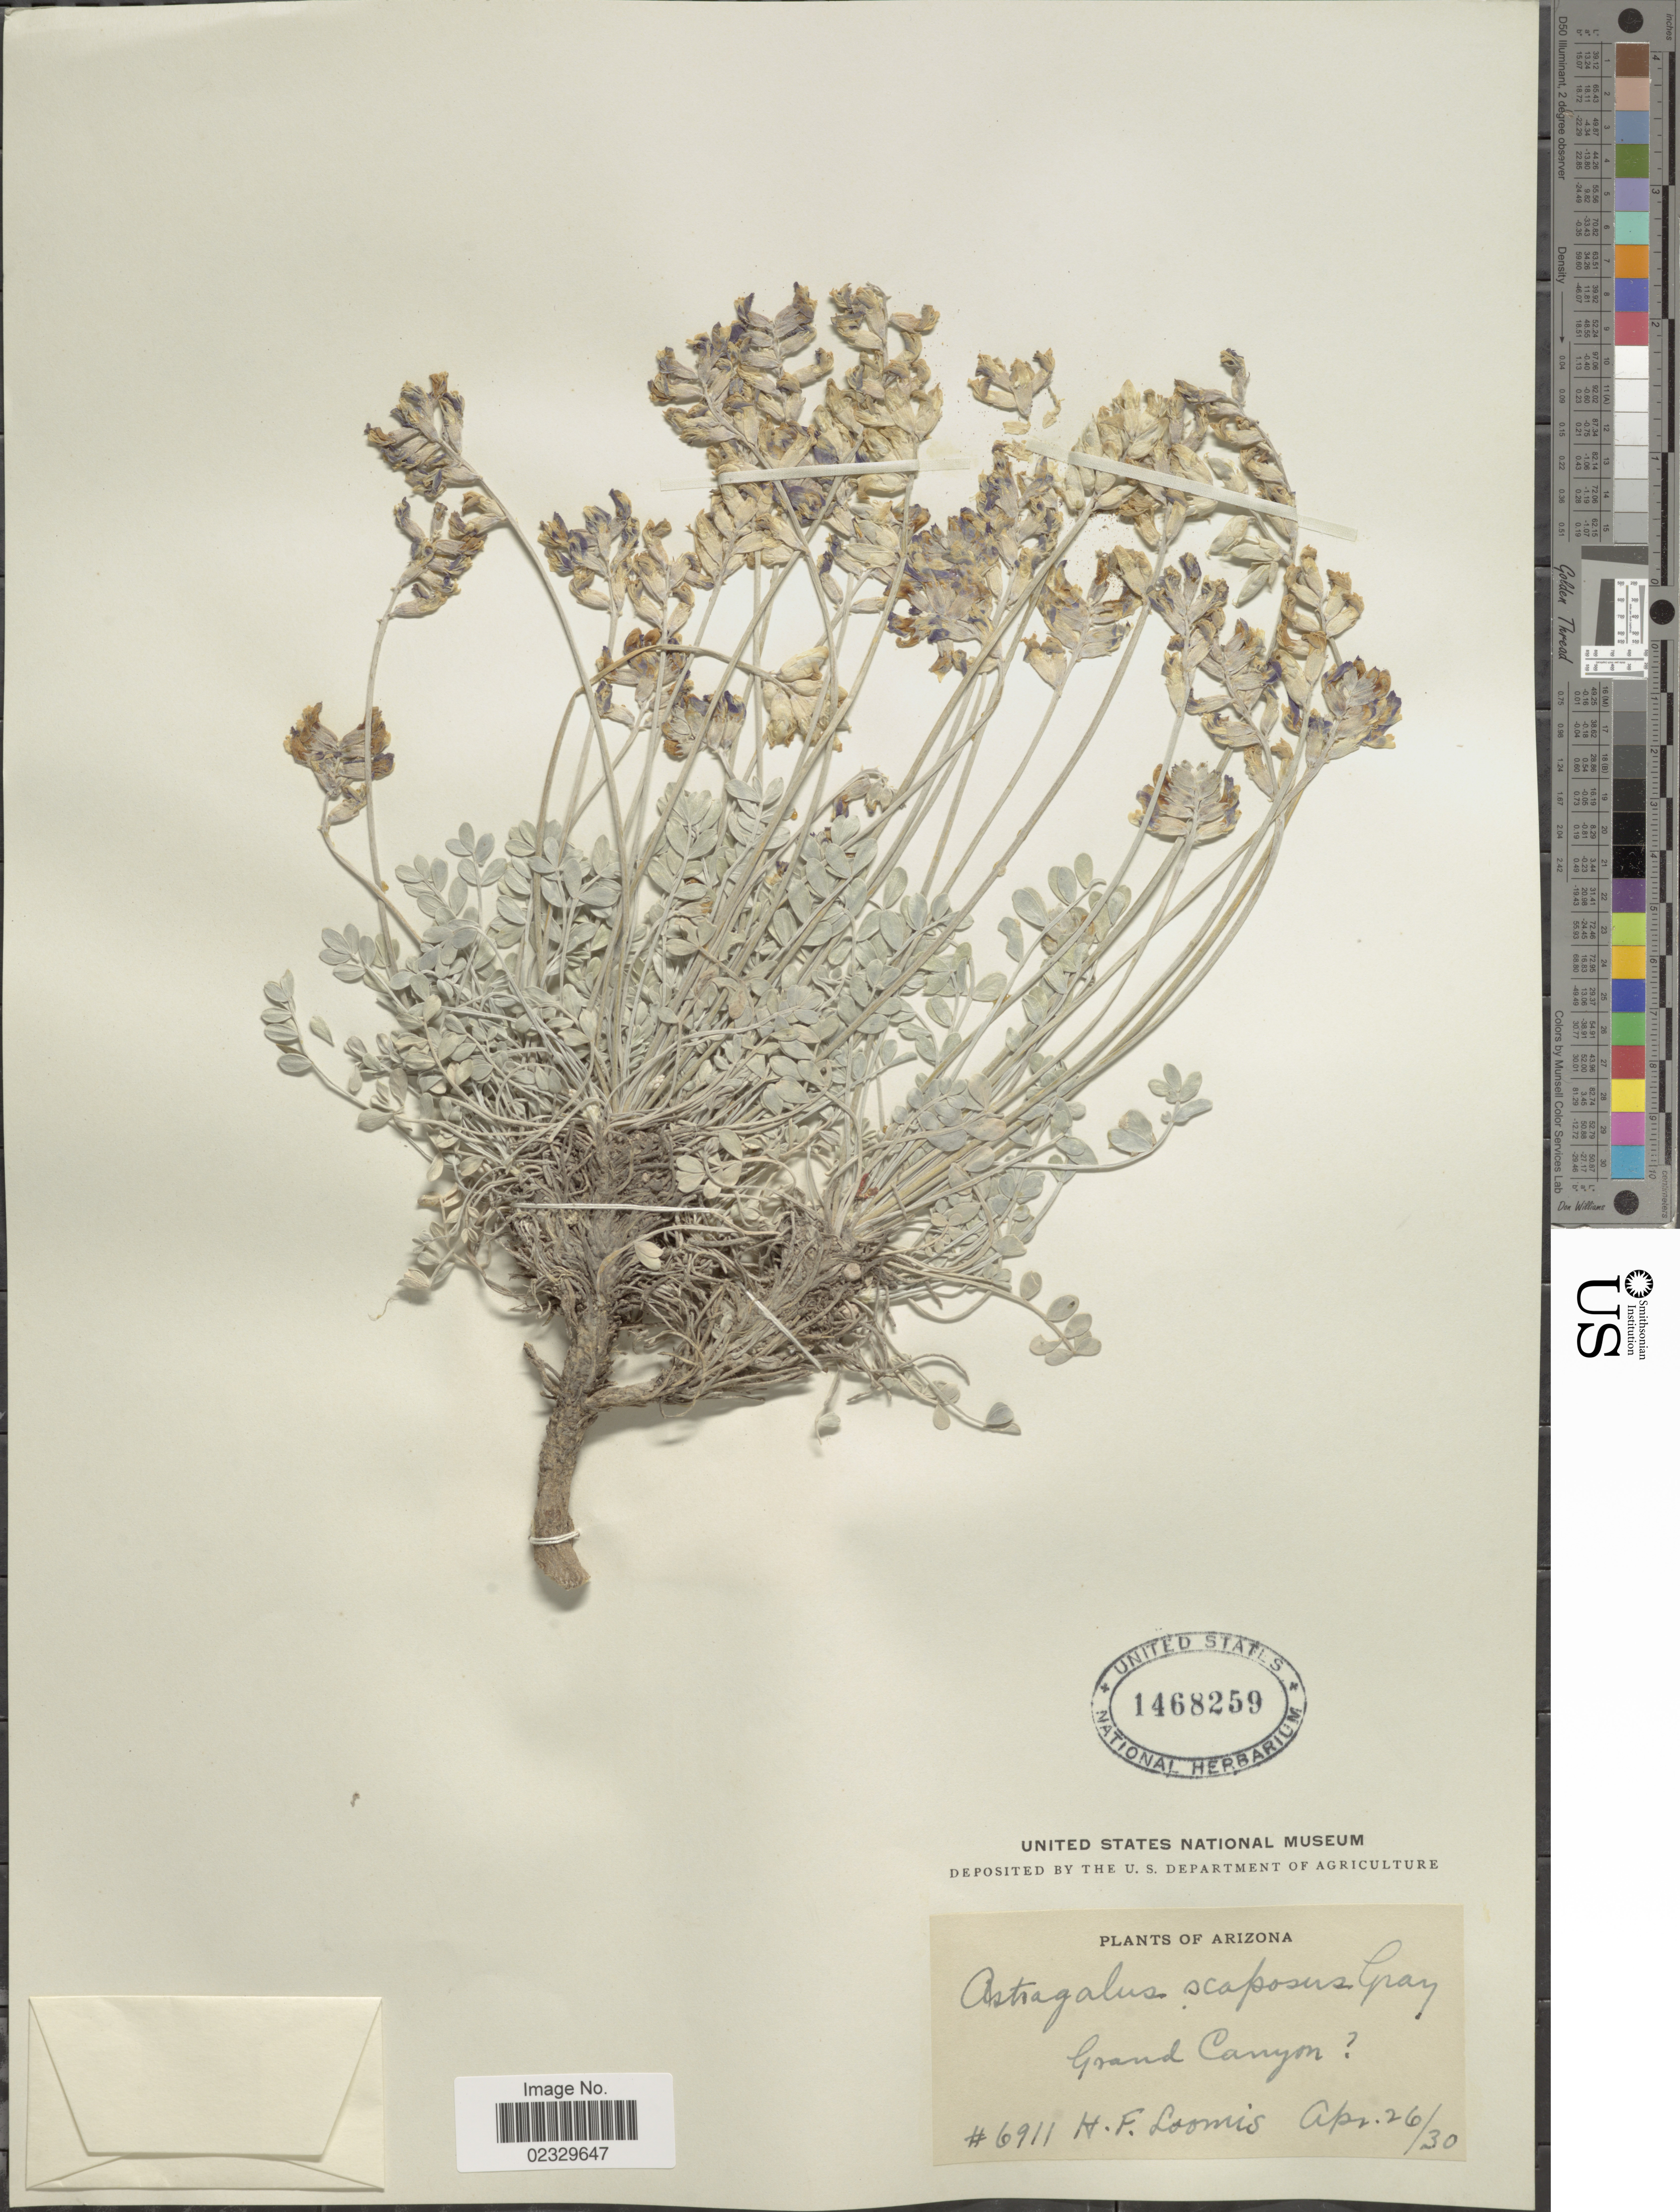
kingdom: Plantae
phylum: Tracheophyta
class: Magnoliopsida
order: Fabales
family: Fabaceae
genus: Astragalus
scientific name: Astragalus calycosus var. scaposus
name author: (A. Gray) M.E. Jones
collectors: H. F. Loomis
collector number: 6911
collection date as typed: Transcribed d/m/y: 26/4/30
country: United States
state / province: Arizona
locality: Grand Canyon [unsure placement]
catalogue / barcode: US 1468259